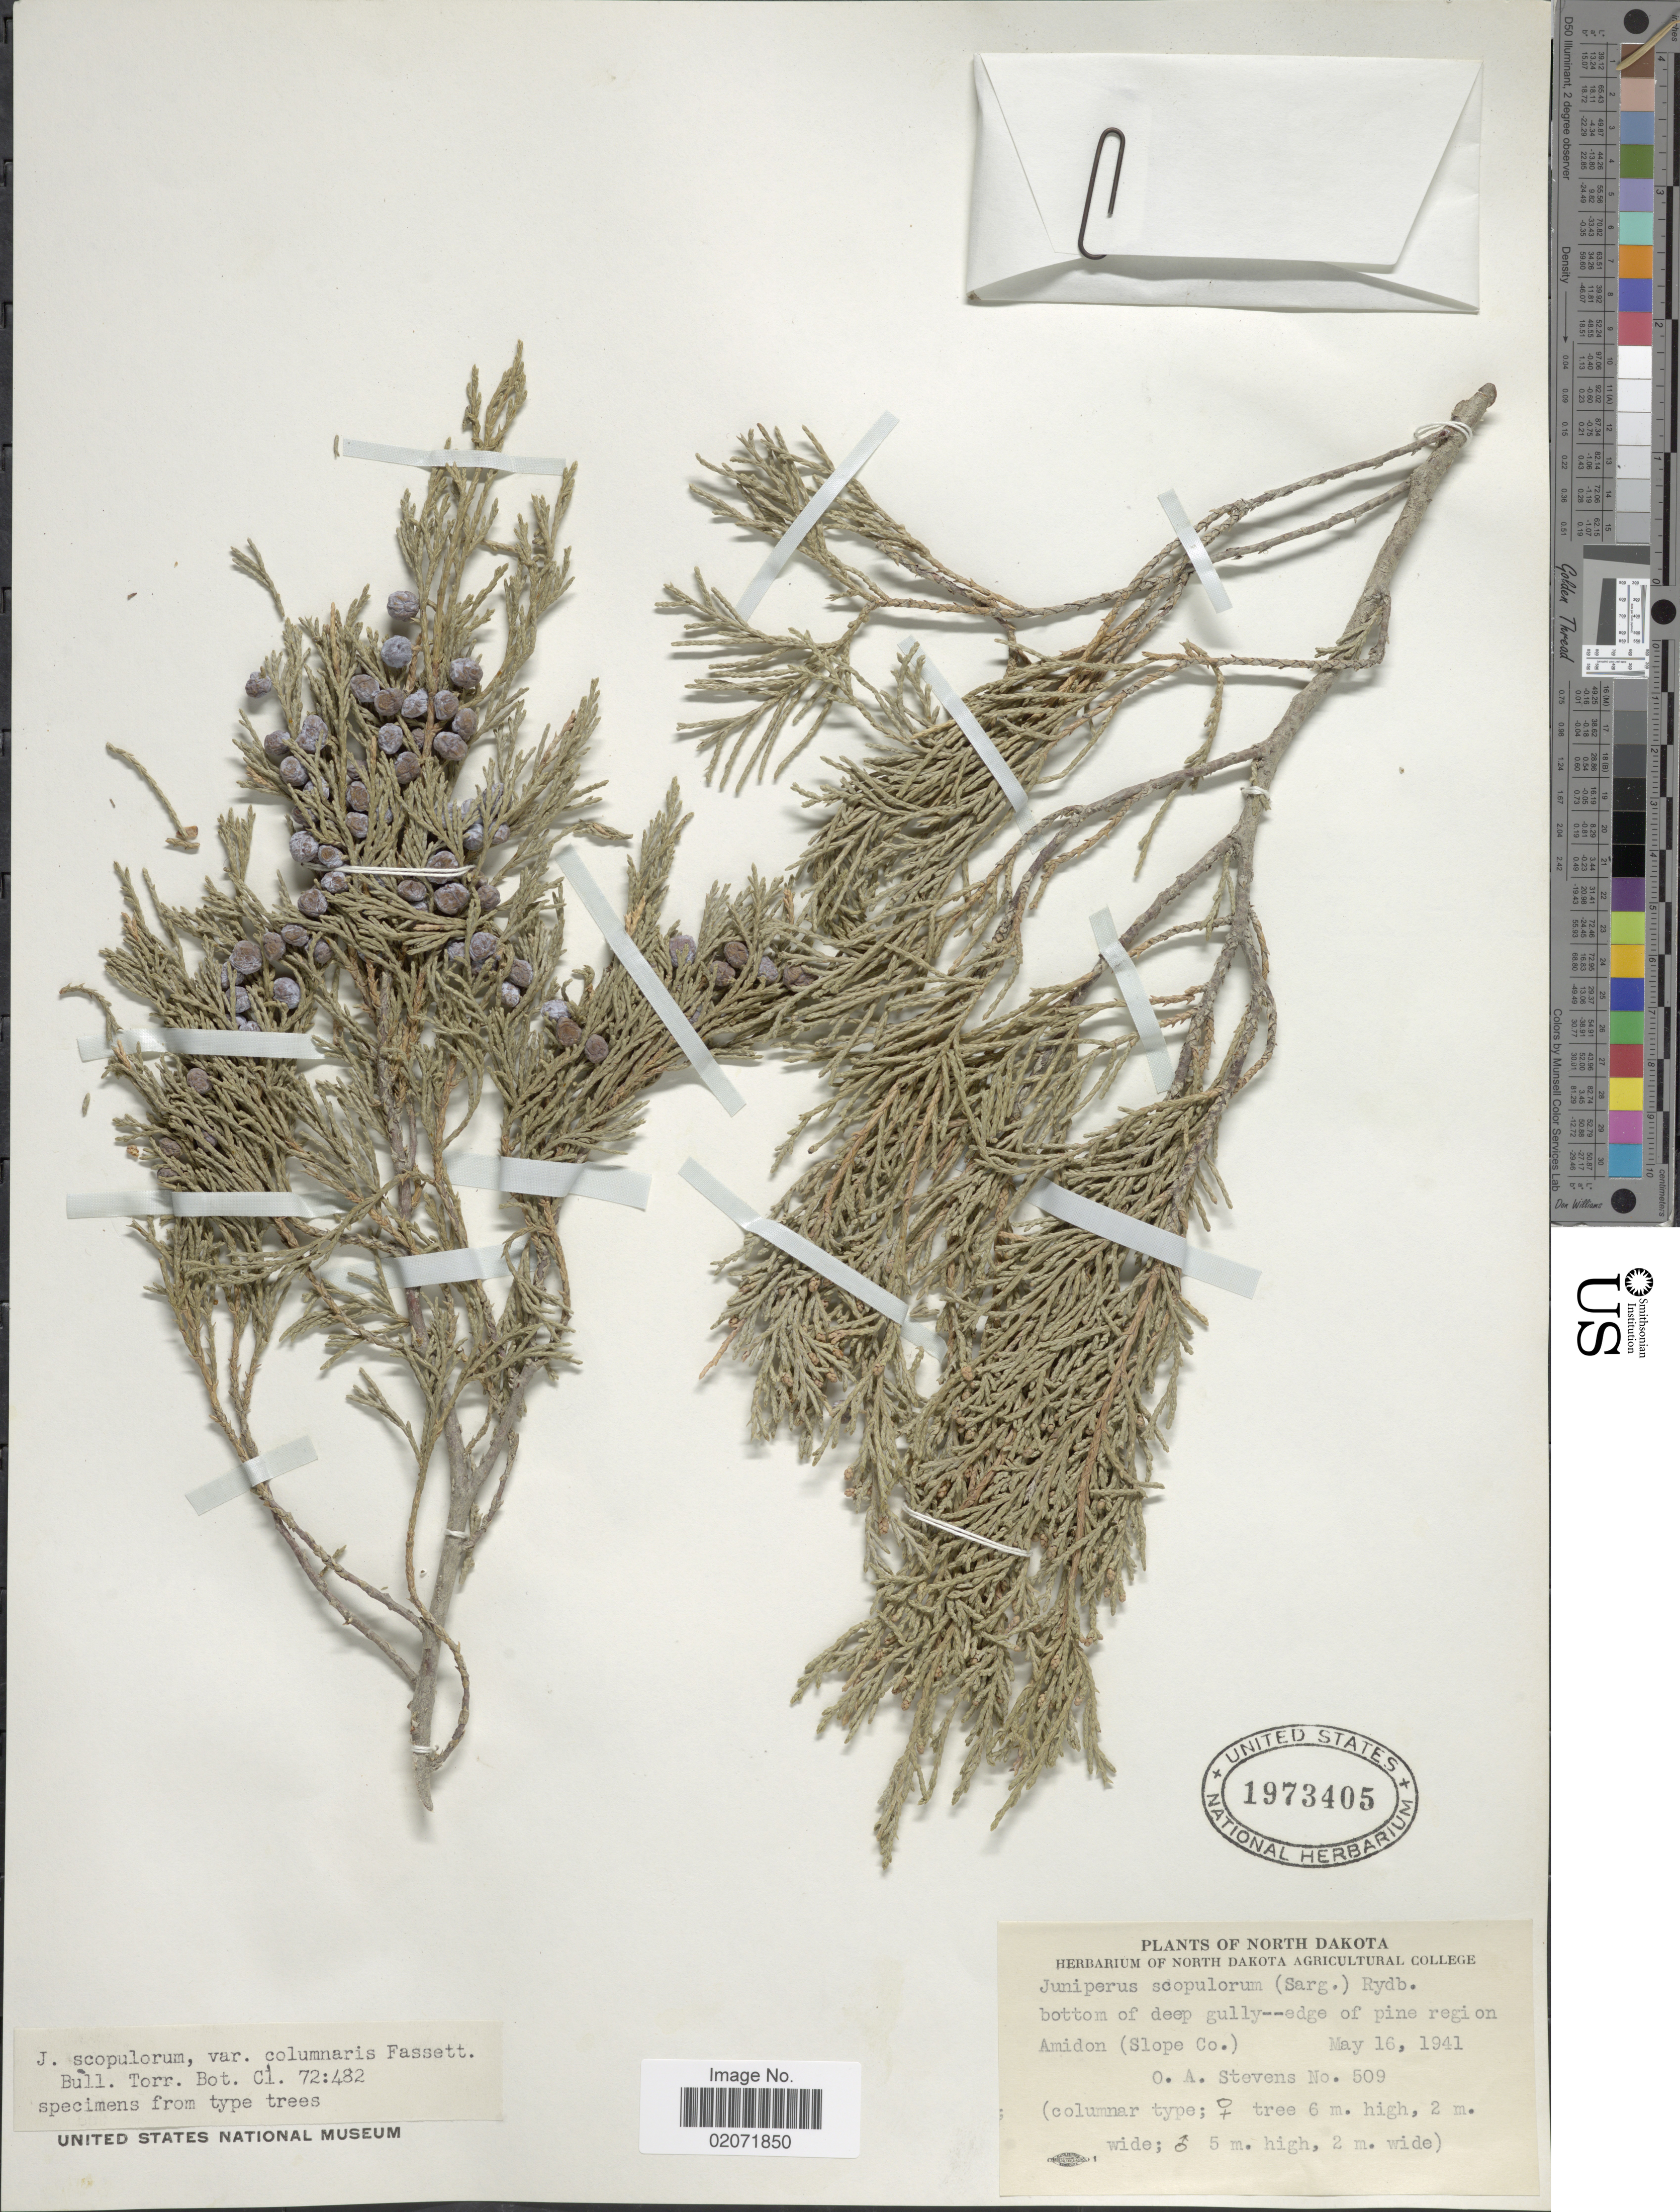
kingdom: Plantae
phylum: Tracheophyta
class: Pinopsida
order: Pinales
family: Cupressaceae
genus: Juniperus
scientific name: Juniperus scopulorum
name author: Sarg.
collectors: O. A. Stevens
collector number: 509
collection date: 1941-05-16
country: United States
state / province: North Dakota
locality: Bottom of deep gully--edge of pine regi on Amidon (Slope Co)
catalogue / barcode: US 1973405